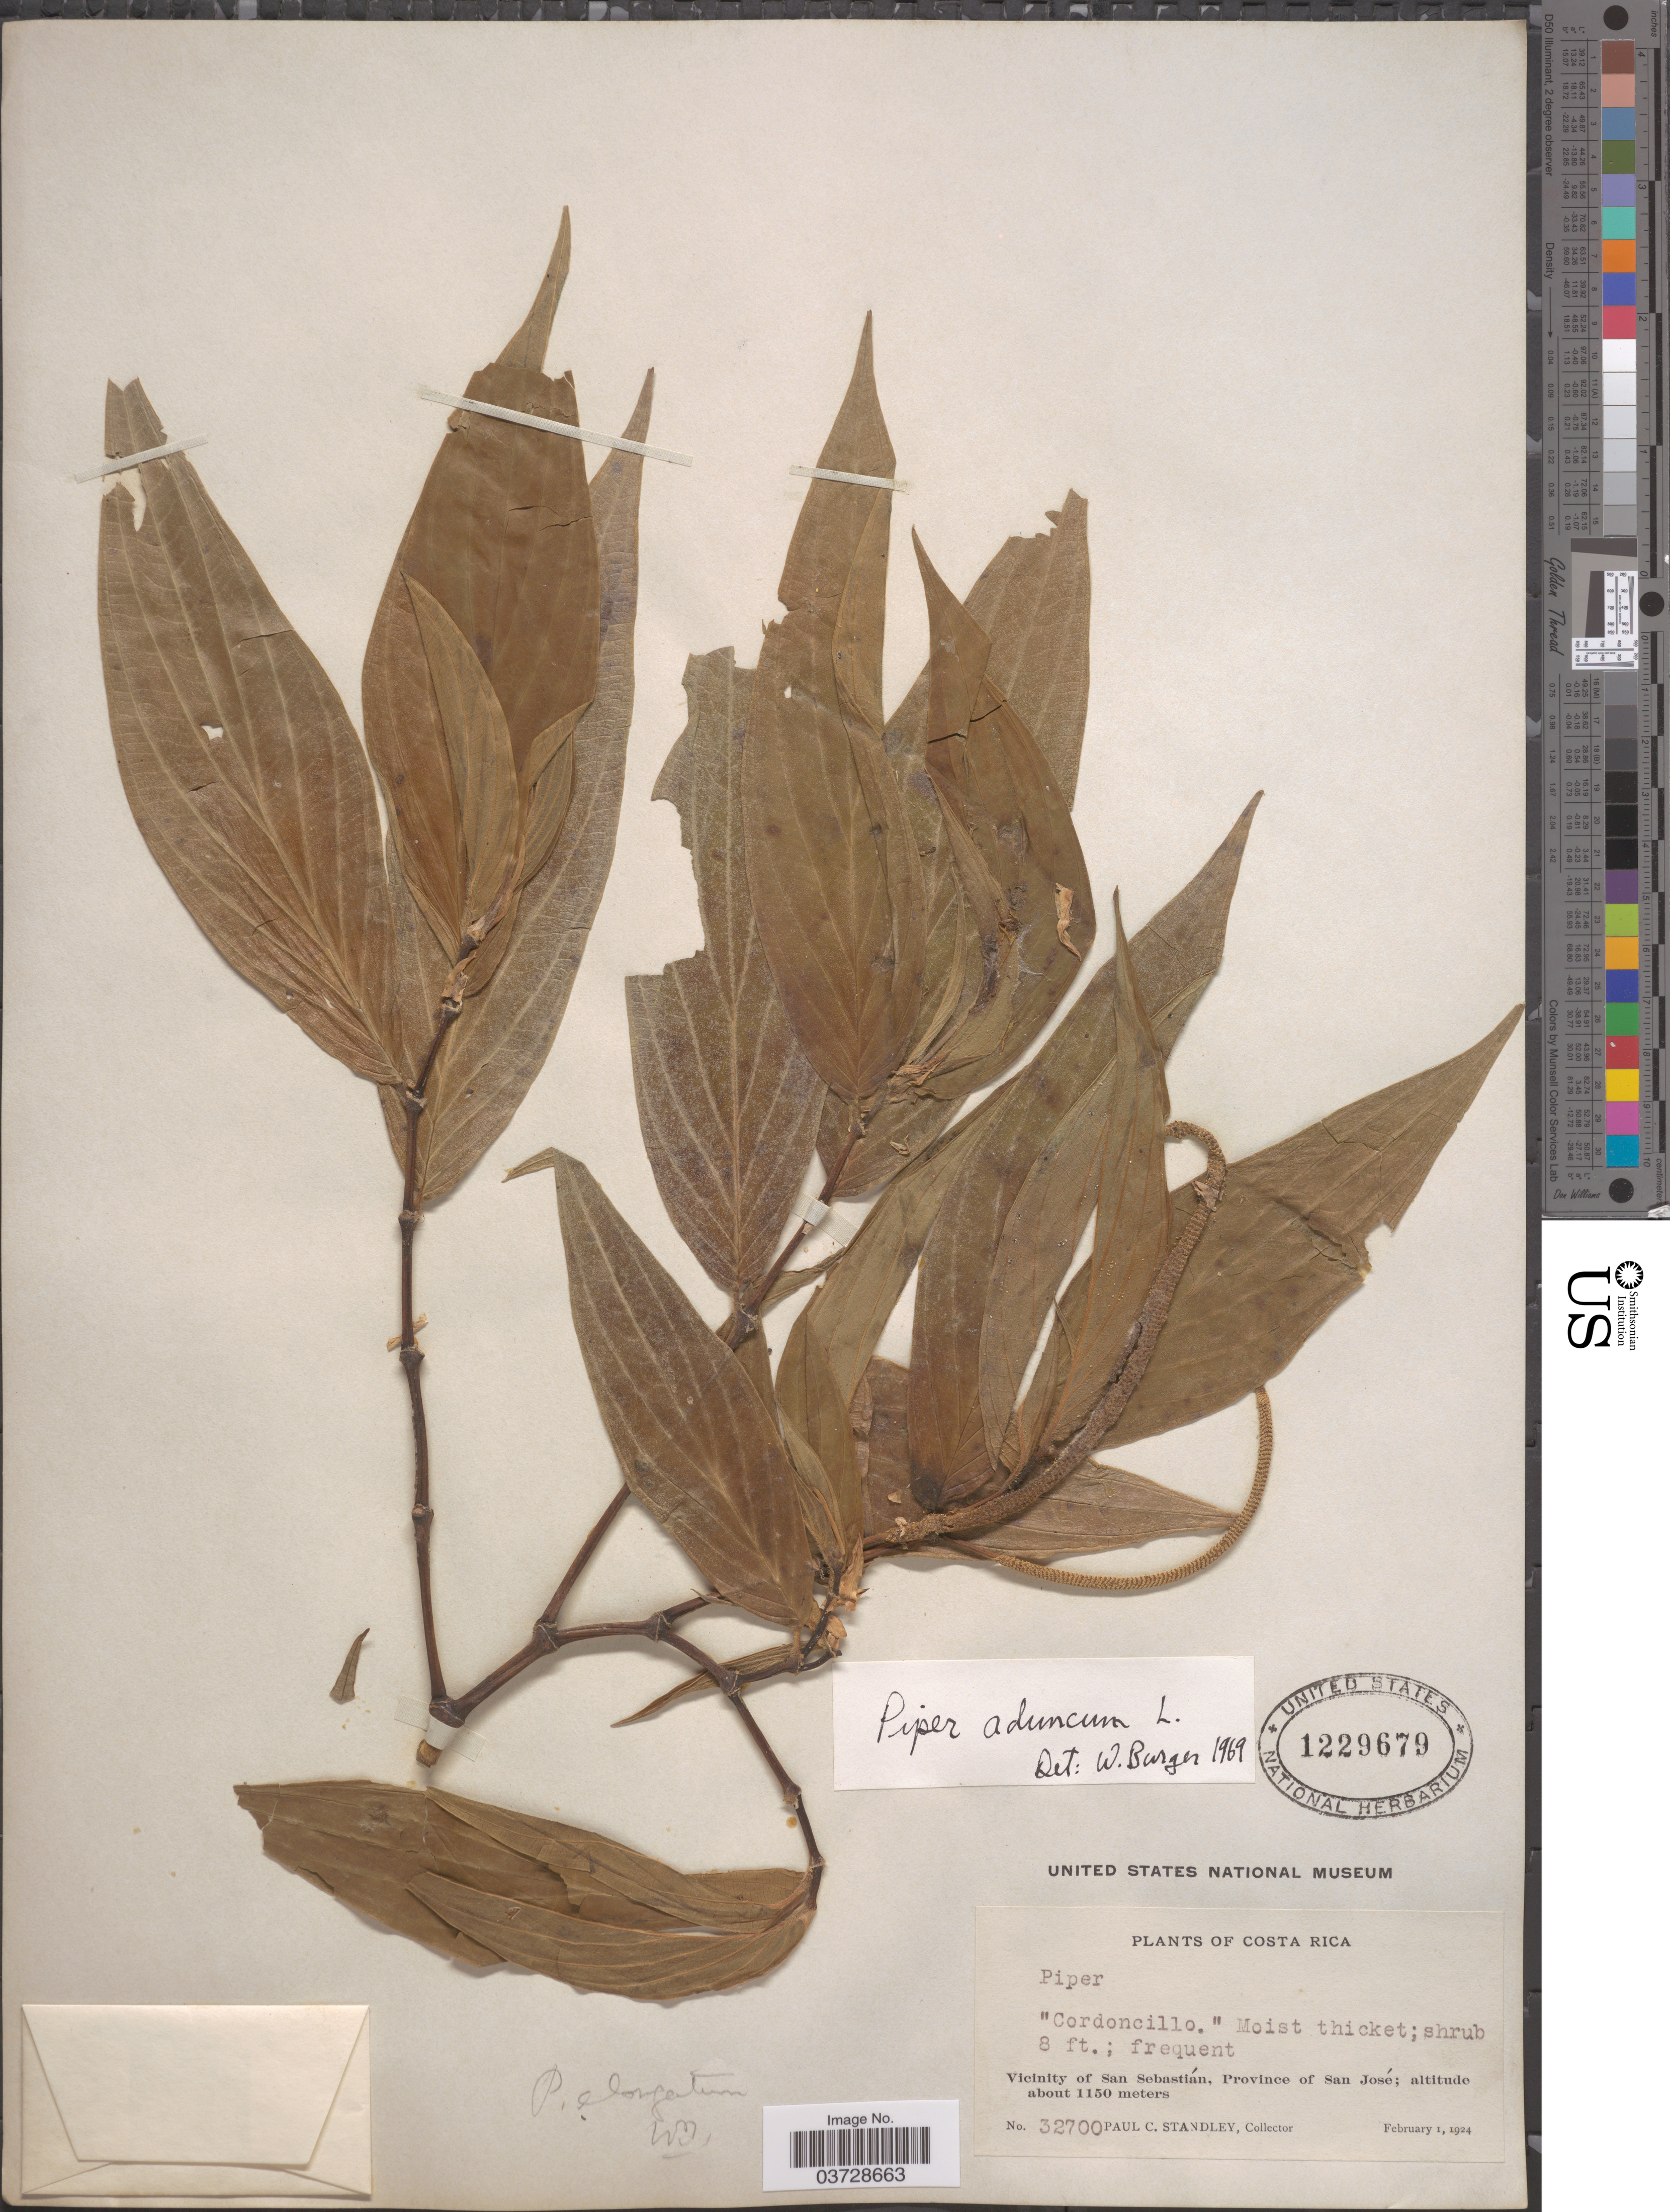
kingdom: Plantae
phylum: Tracheophyta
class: Magnoliopsida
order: Piperales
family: Piperaceae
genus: Piper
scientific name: Piper aduncum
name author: L.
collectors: P. C. Standley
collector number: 32700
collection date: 1924-02-01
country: Costa Rica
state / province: San José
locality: Vicinity of San Sebastían.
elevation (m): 1150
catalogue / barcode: US 1229679